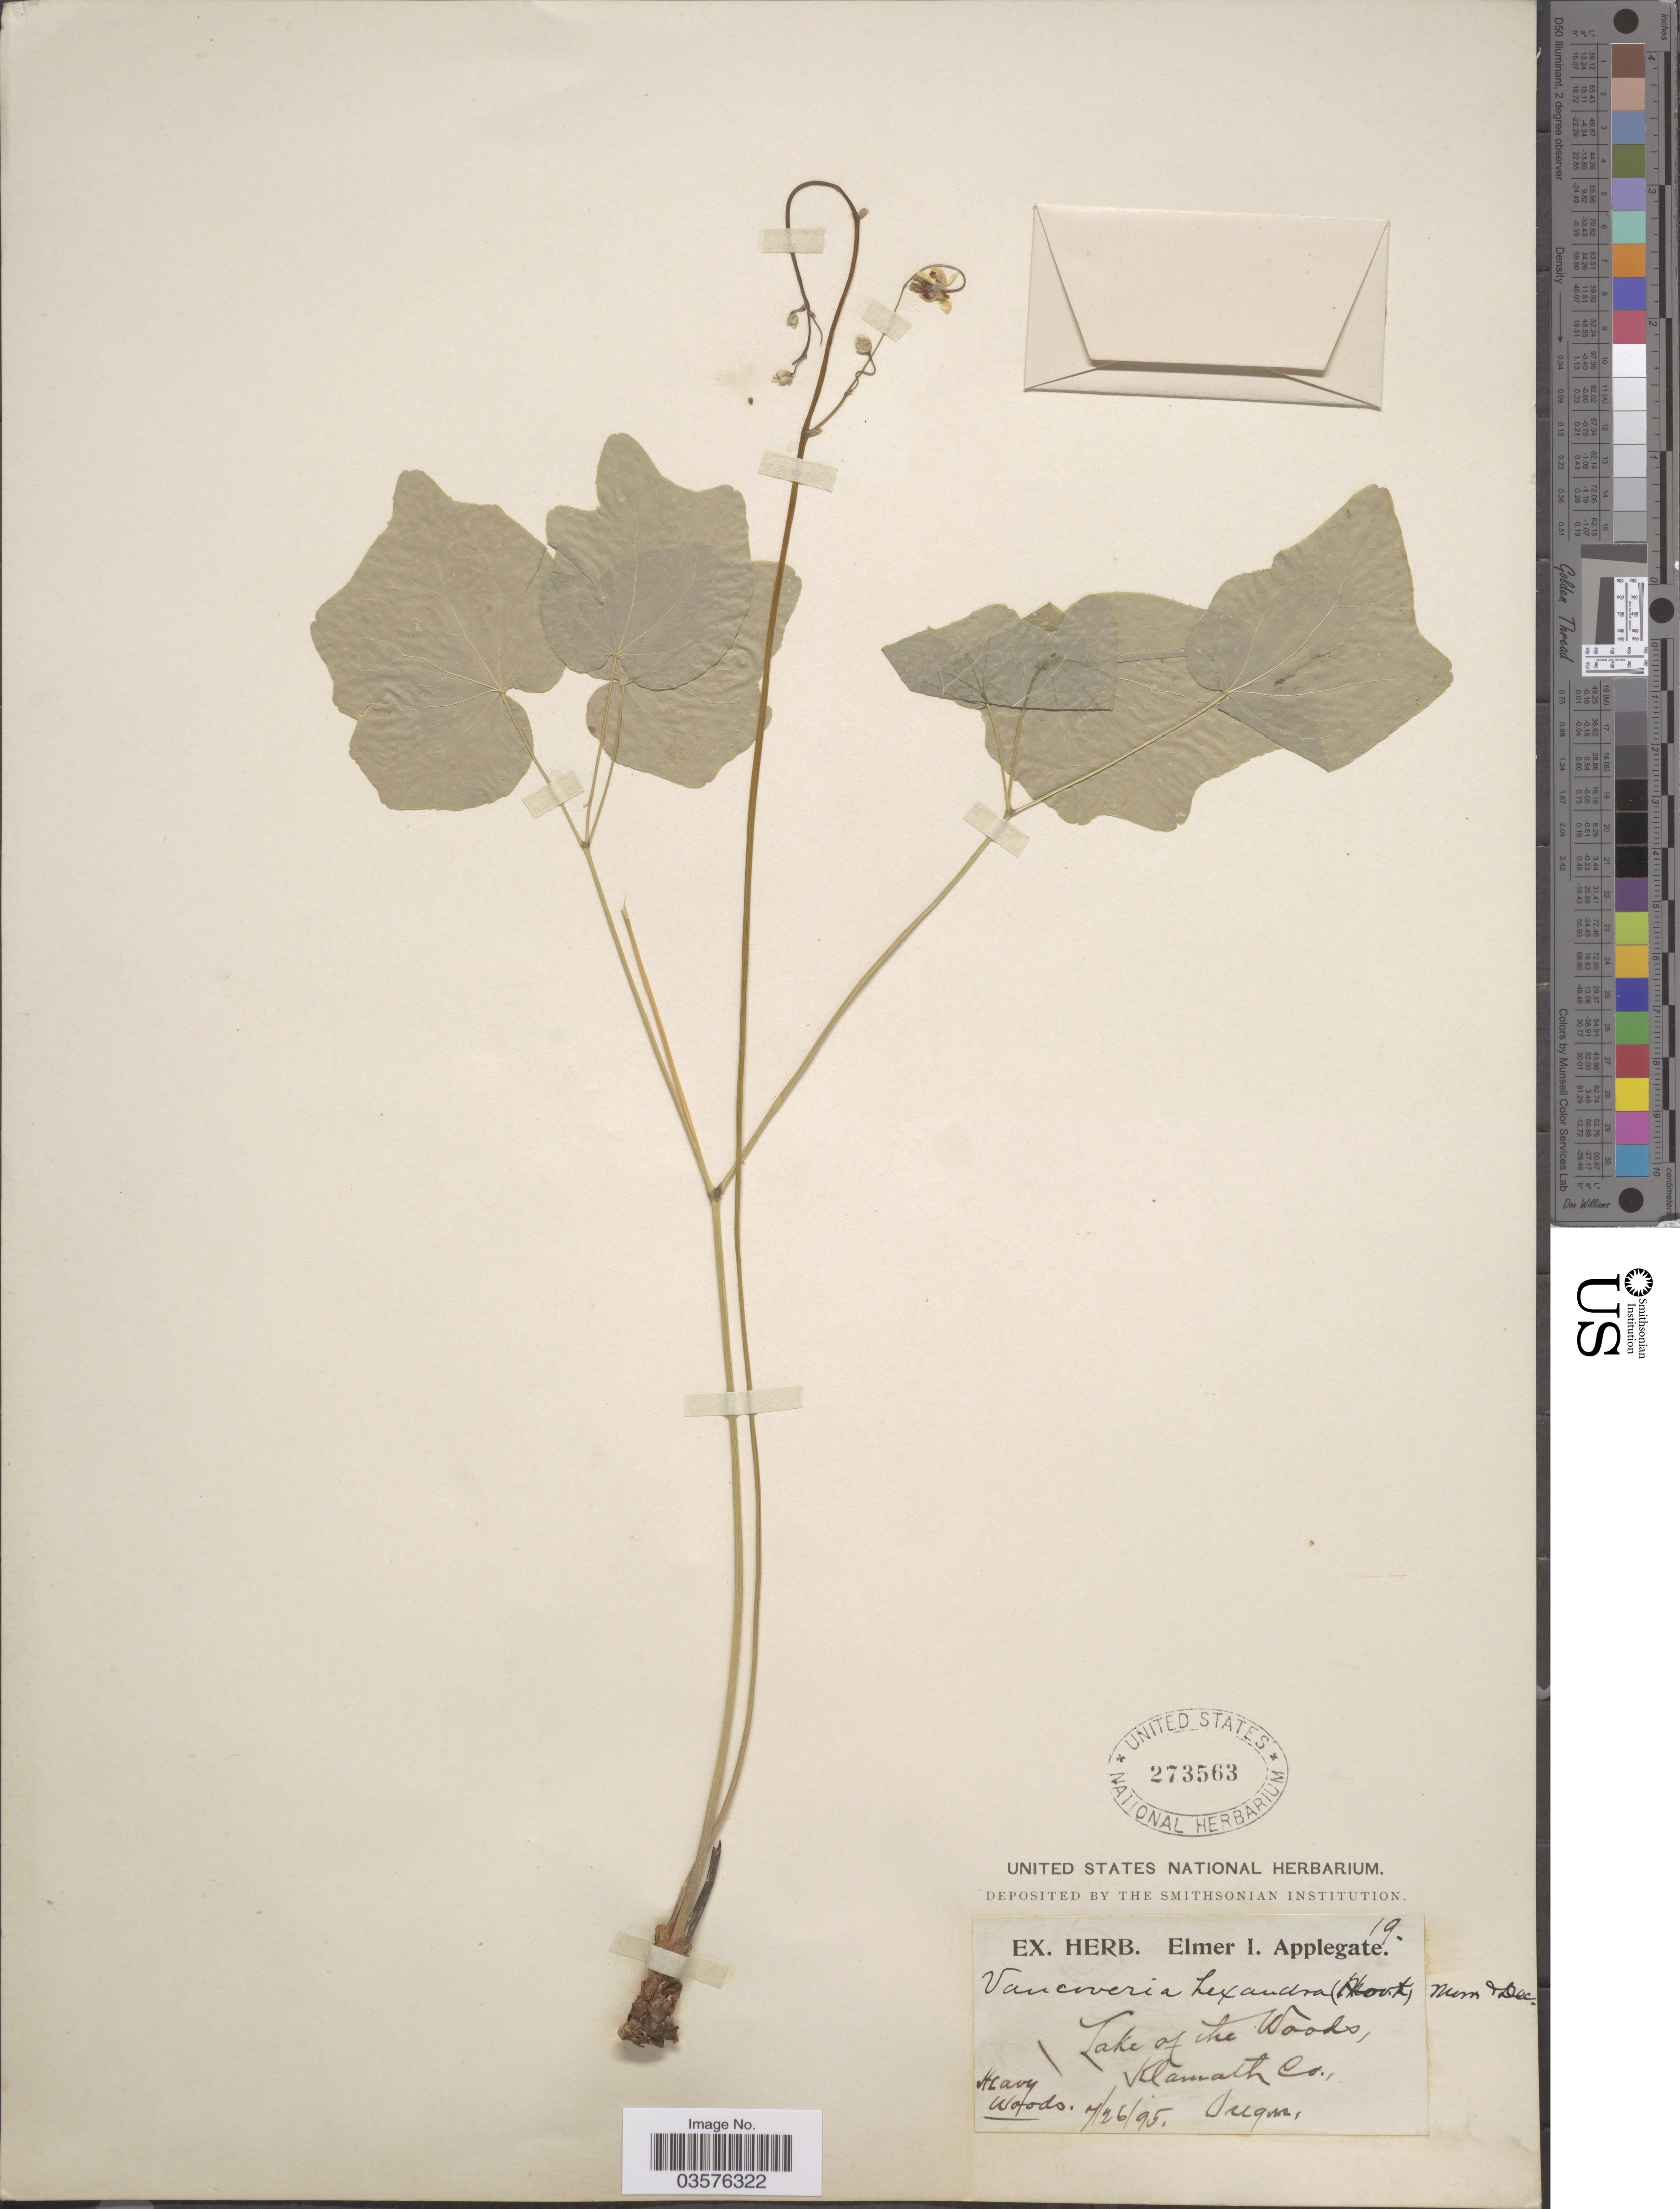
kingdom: Plantae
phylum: Tracheophyta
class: Magnoliopsida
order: Ranunculales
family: Berberidaceae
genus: Vancouveria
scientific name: Vancouveria hexandra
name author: (Hook.) C. Morren & Decne.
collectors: Ex herb. Elmer I. Applegate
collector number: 19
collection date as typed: Transcribed d/m/y: 26/7/95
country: United States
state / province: Oregon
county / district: Klamath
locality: Lake of The Woods, Klamath Co.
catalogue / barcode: US 273563